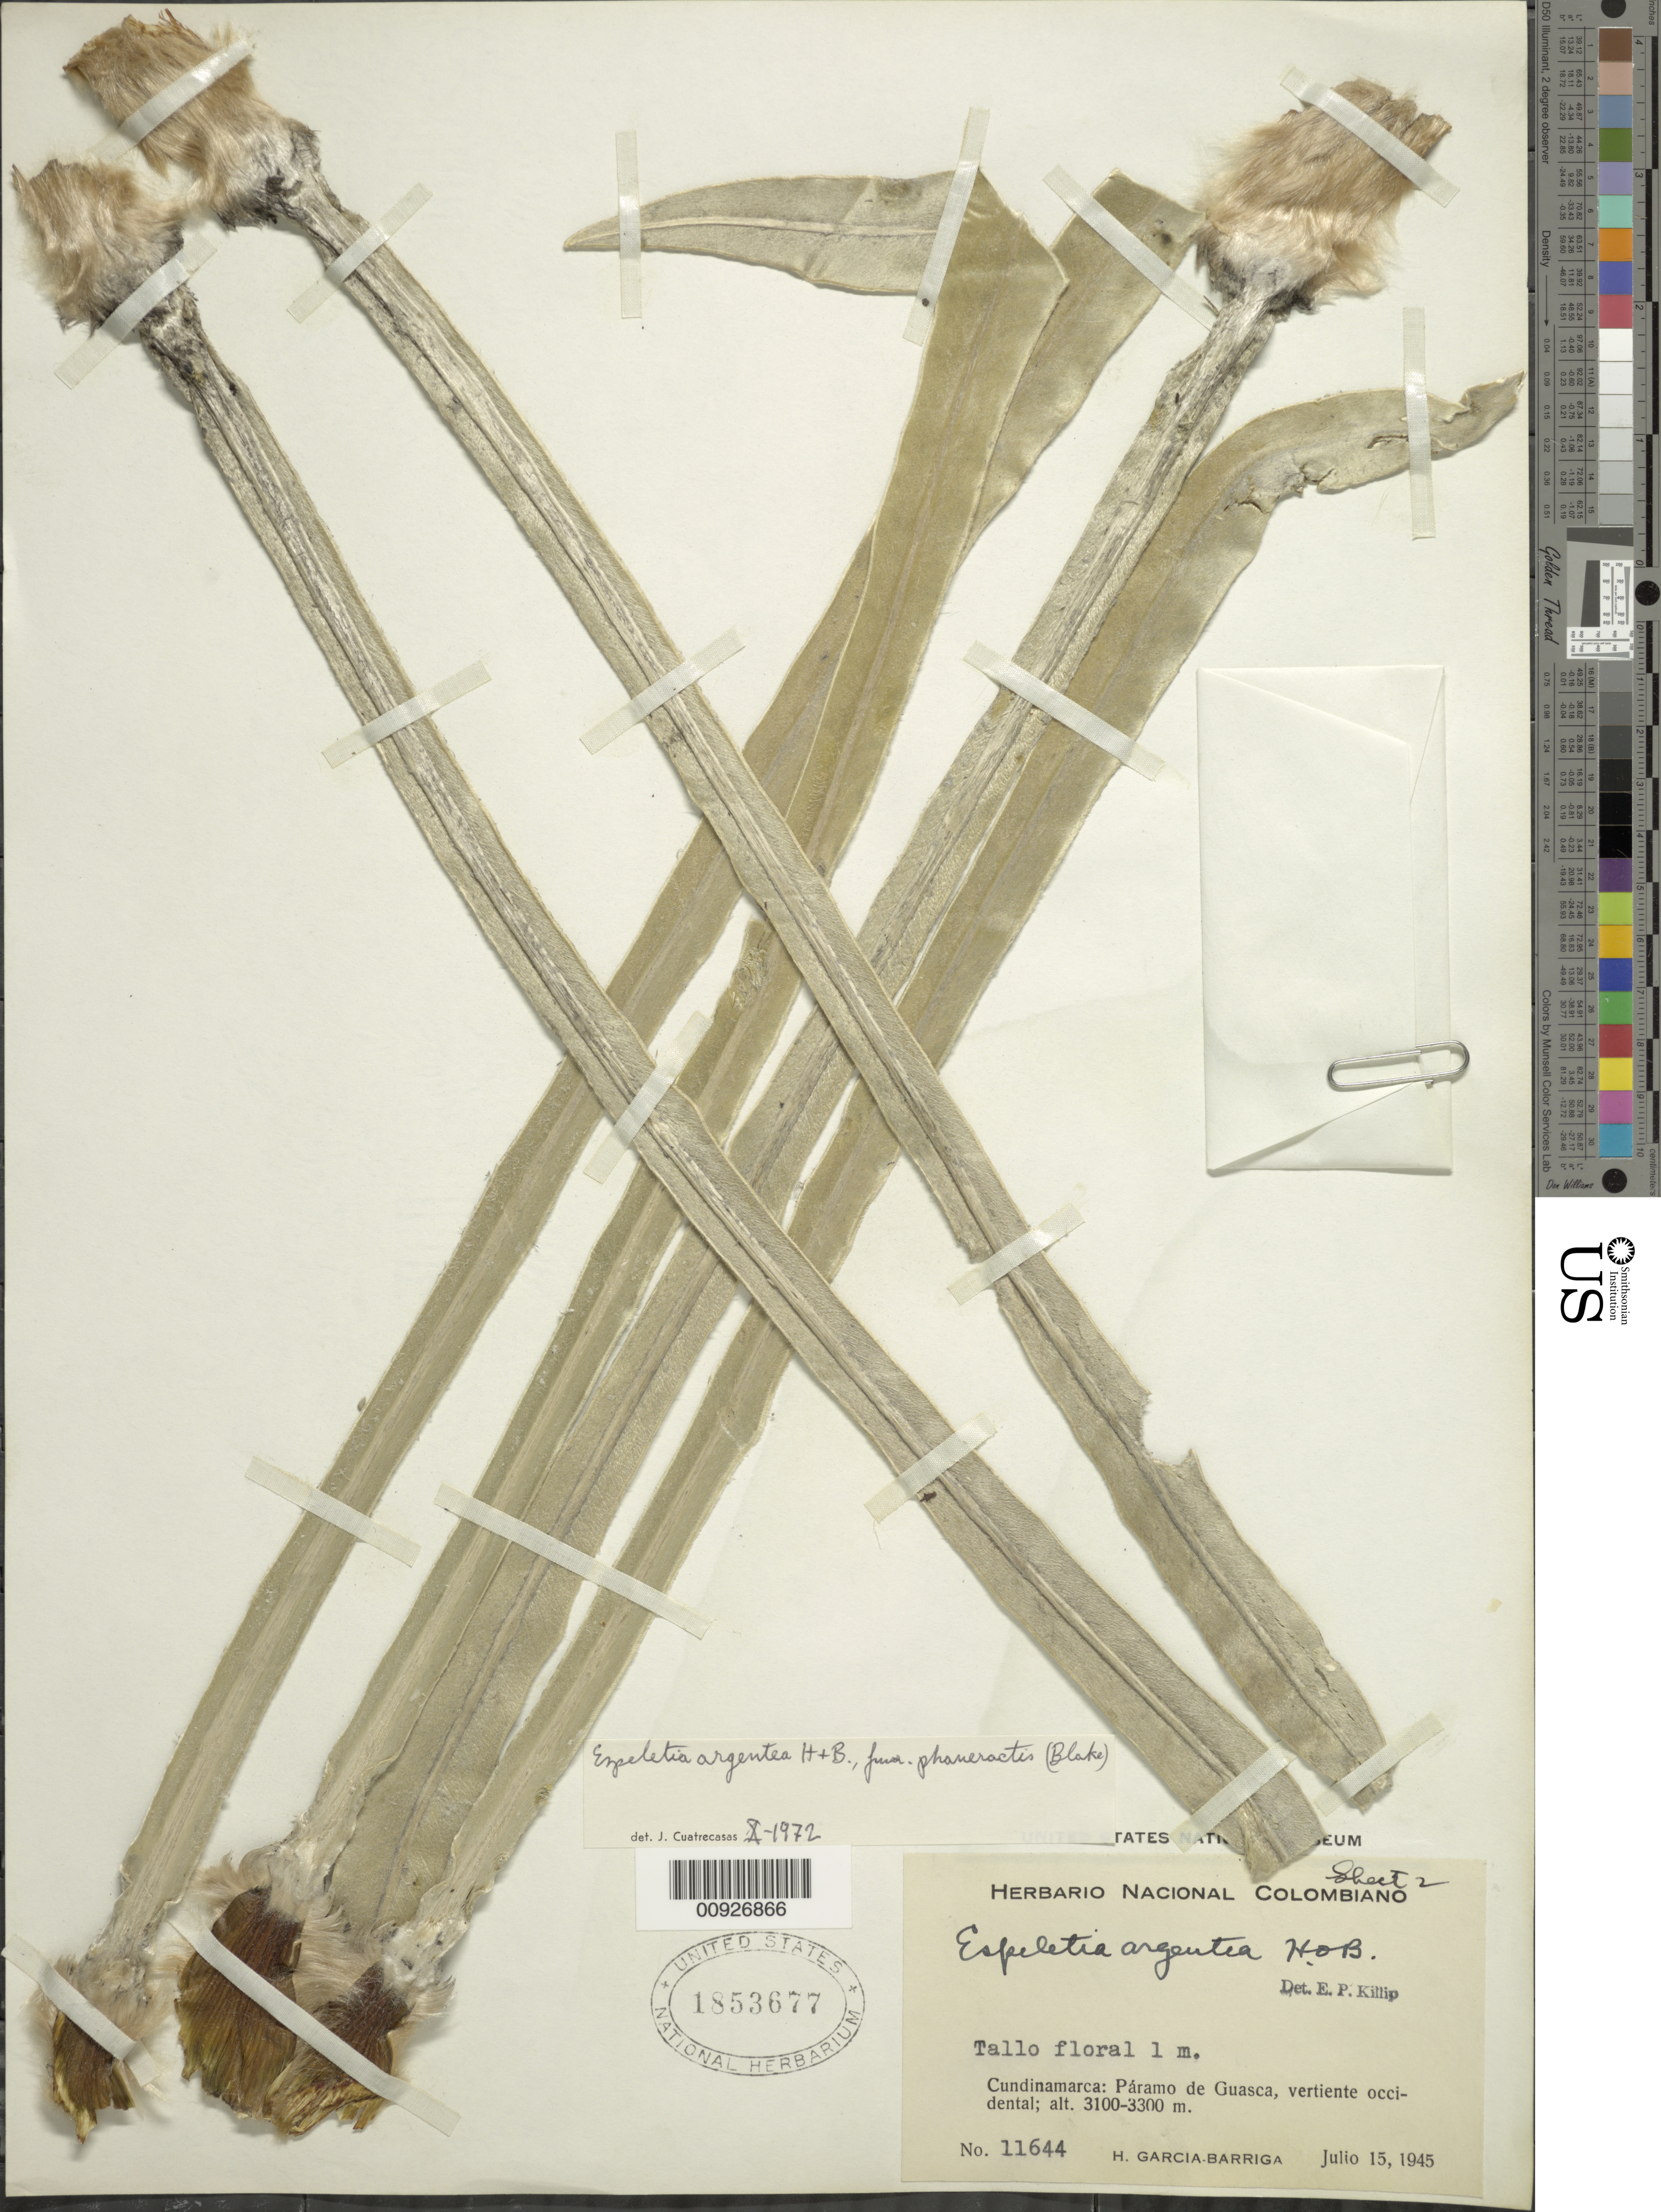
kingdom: Plantae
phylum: Tracheophyta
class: Magnoliopsida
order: Asterales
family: Asteraceae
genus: Espeletia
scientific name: Espeletia argentea f. phaneractis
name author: (S.F. Blake) Cuatrec.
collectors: H. García Barriga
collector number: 11644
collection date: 1945-07-15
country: Colombia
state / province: Cundinamarca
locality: P. de Guasca. Páramo de Guasca, vertiente occidental.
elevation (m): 3100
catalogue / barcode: US 1853677